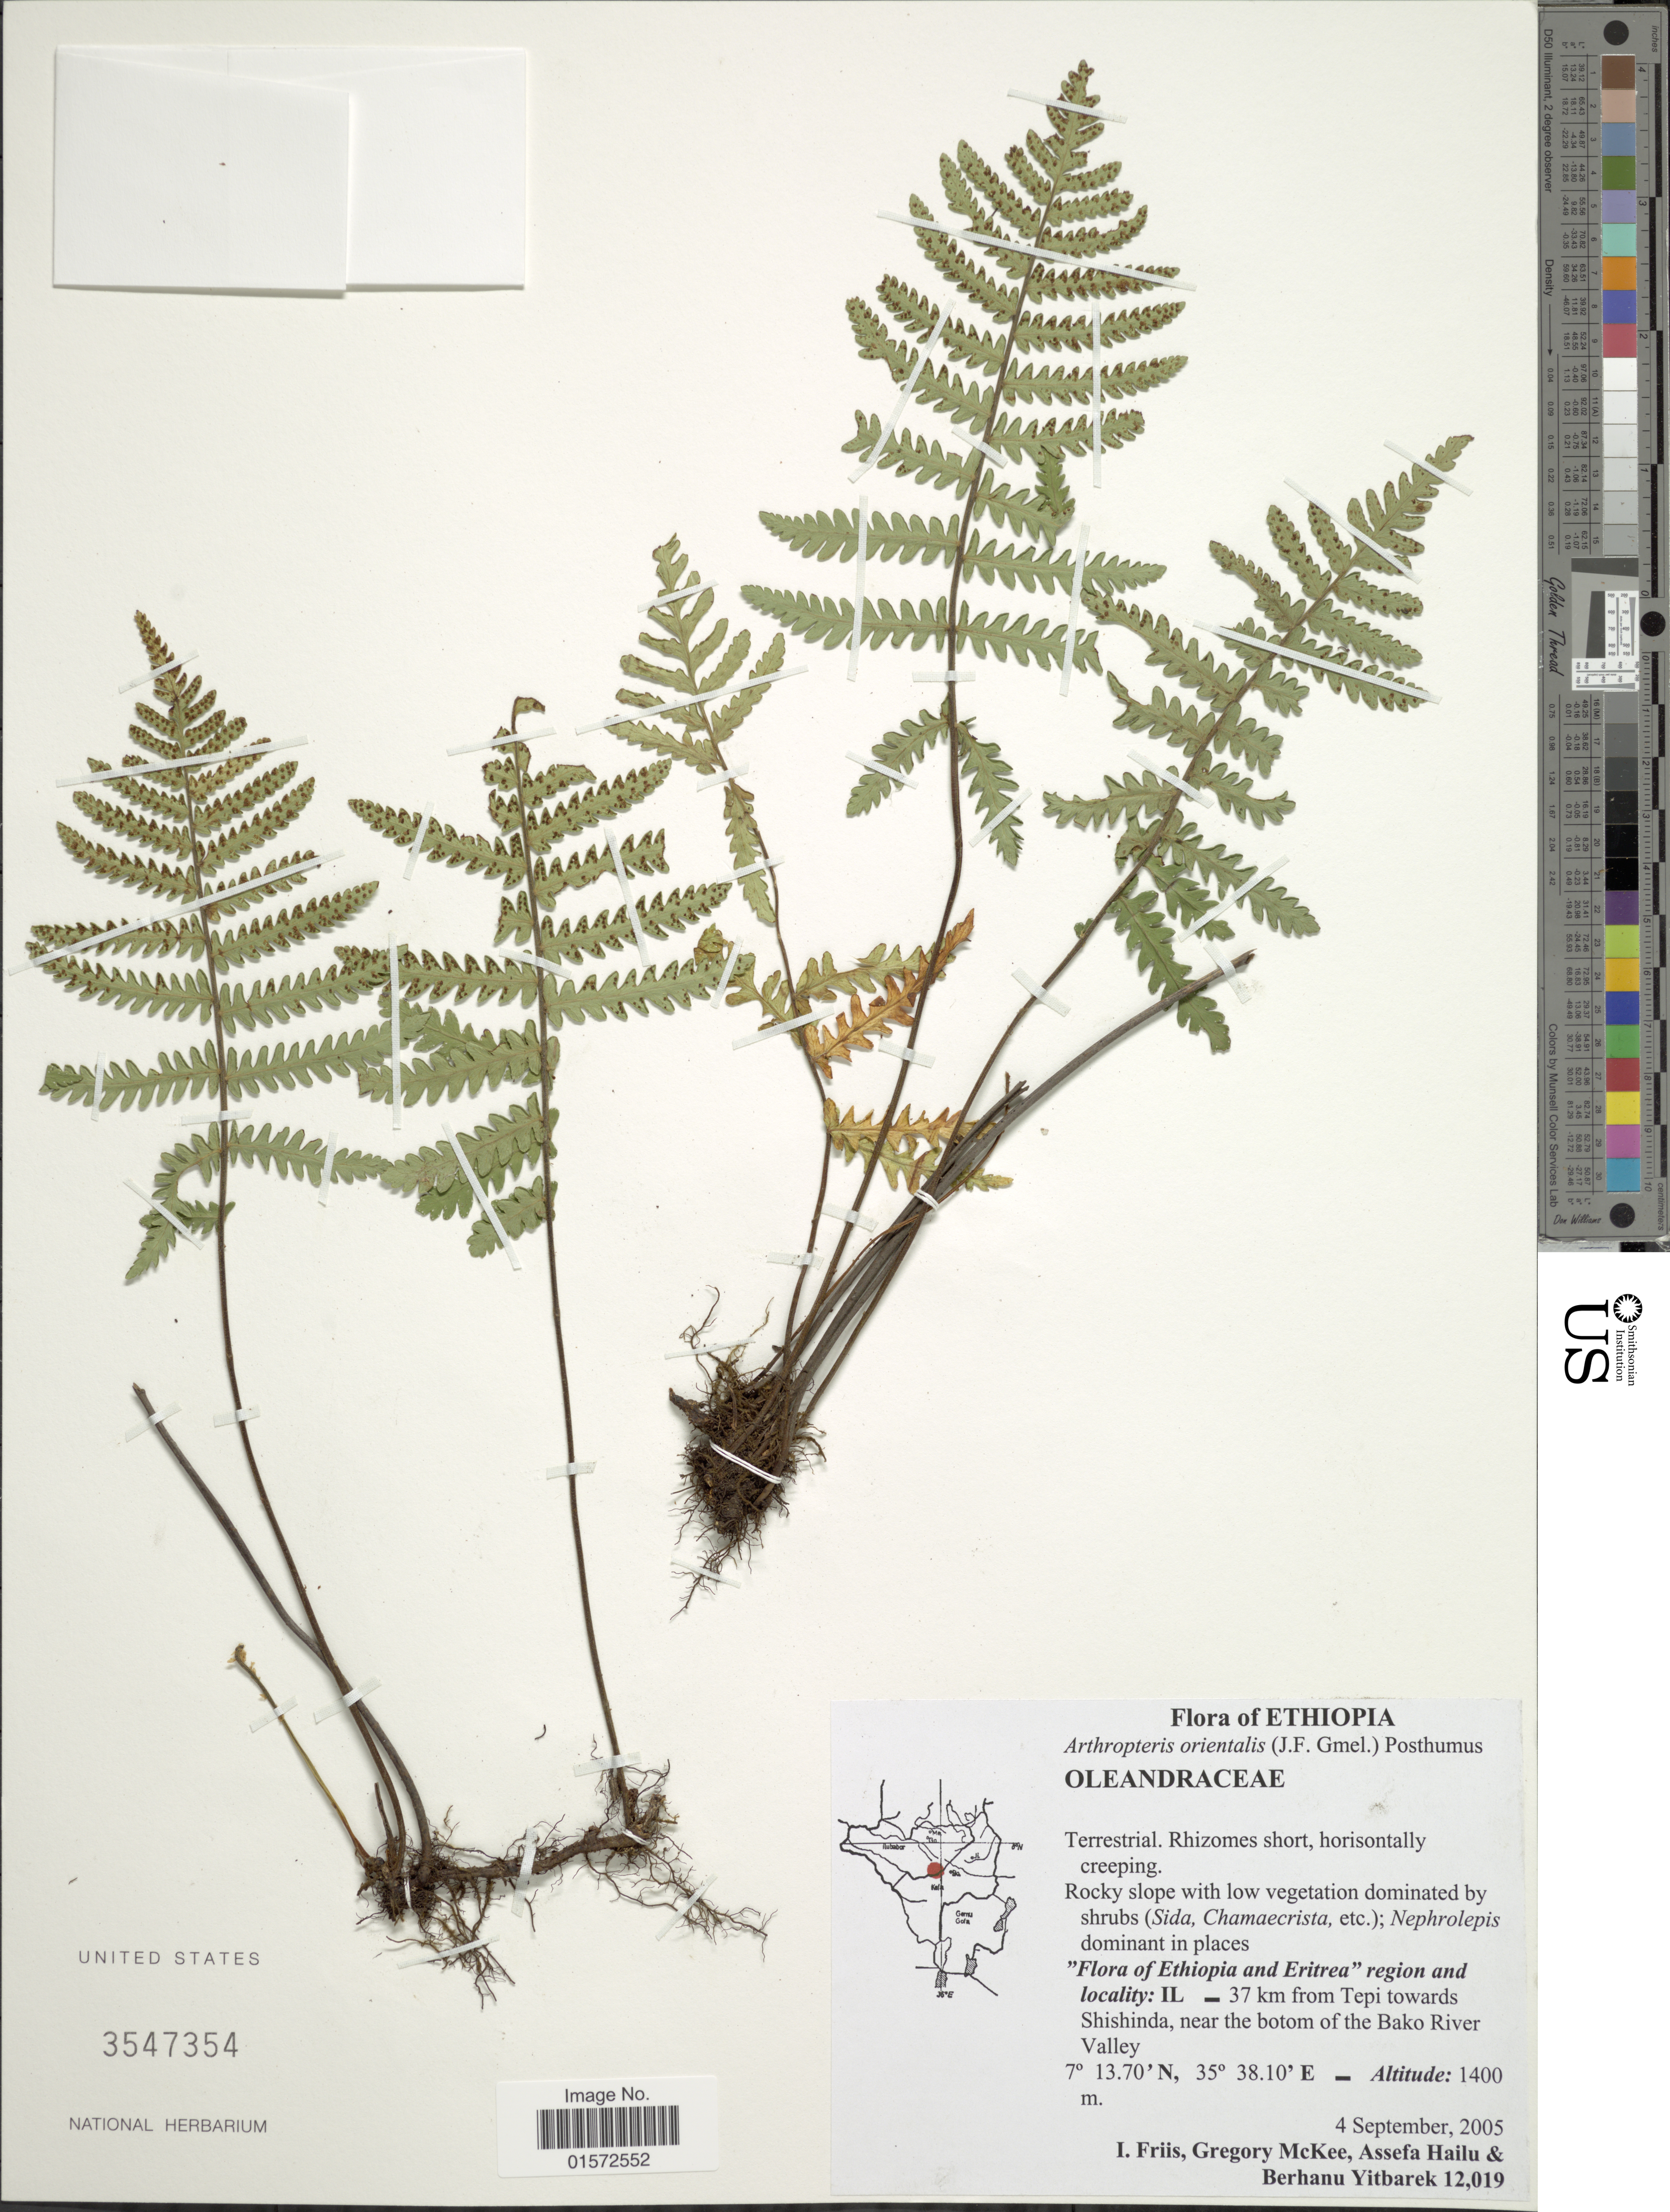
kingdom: Plantae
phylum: Tracheophyta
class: Polypodiopsida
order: Polypodiales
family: Tectariaceae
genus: Arthropteris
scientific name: Arthropteris orientalis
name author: (J.F. Gmel.) Posth.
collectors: I. Friis, G. S. McKee, A. Hailu & B. Yitbarek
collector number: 12019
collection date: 2005-09-04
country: Ethiopia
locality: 37 km from Tepi towards Shishinda, near the bottom of the Bako River Valley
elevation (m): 1400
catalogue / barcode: US 3547354